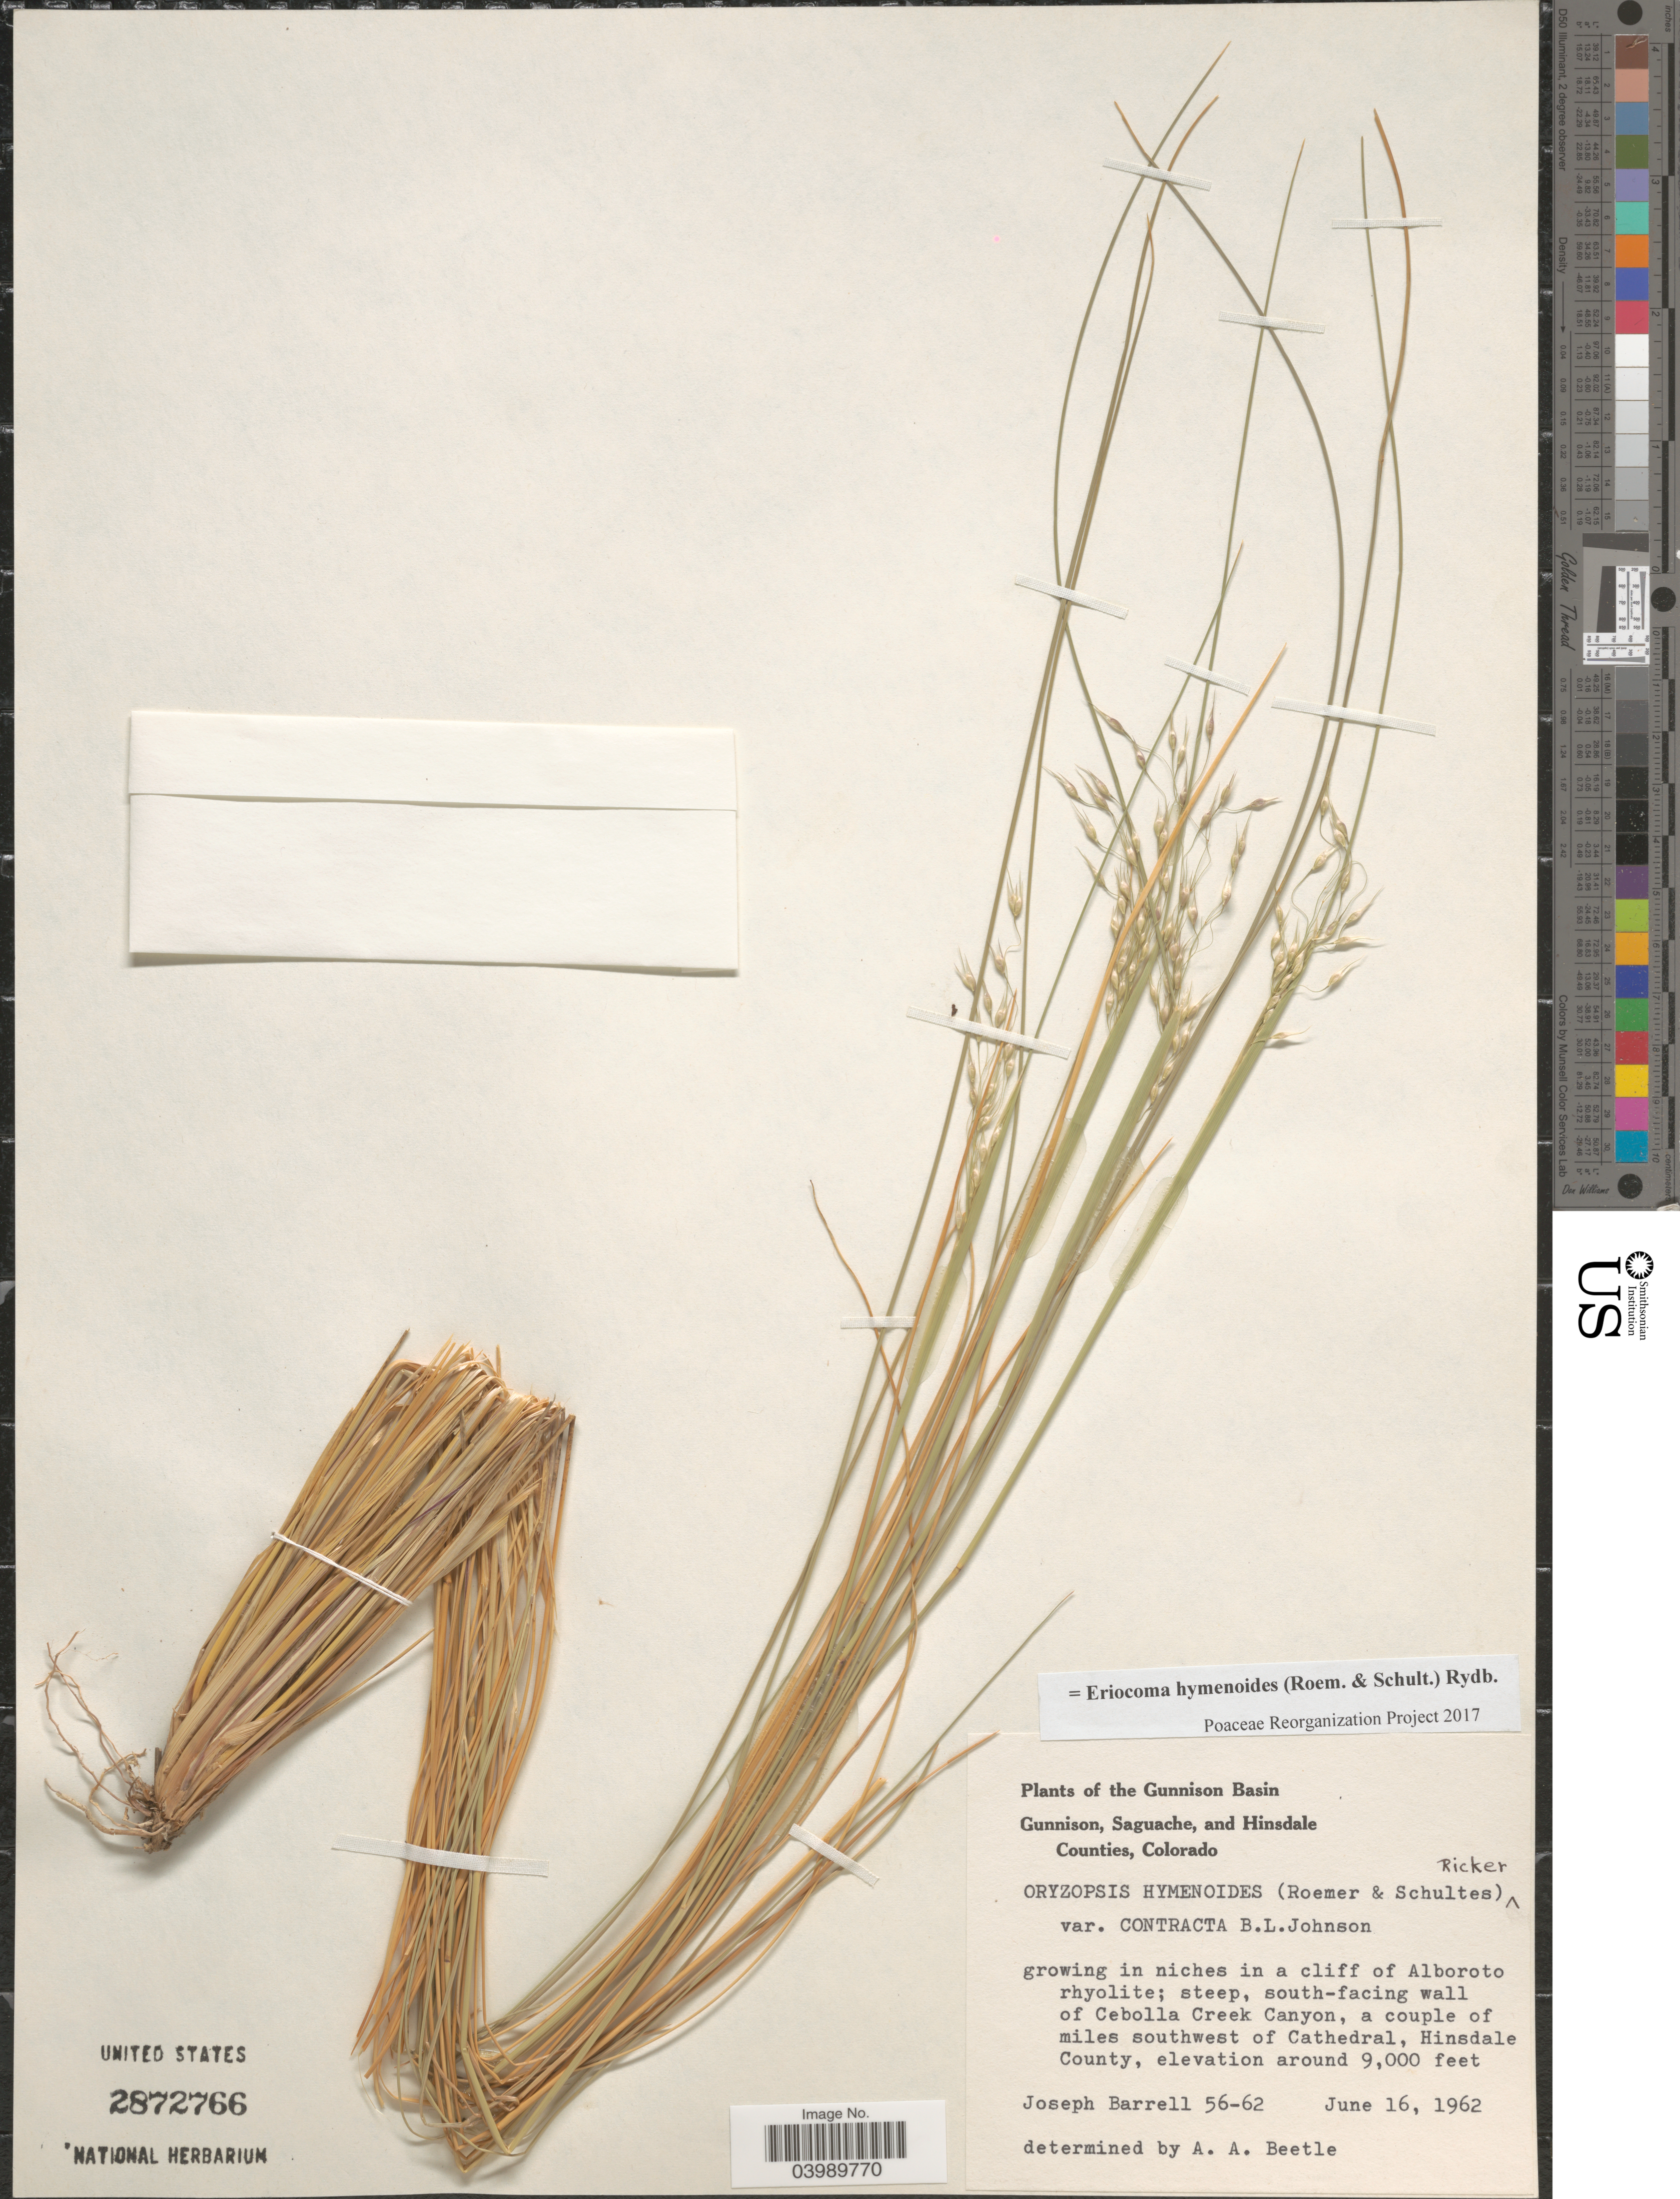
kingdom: Plantae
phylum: Tracheophyta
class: Liliopsida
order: Poales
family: Poaceae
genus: Eriocoma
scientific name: Eriocoma hymenoides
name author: (Roem. & Schult.) Rydb.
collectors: J. Barrell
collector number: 56-62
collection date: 1962-06-16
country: United States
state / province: Colorado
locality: Gunnison Basin. In a cliff of Alboroto rhyolite; steep, south-facing wall of Cebolla Creek Canyon, a couple of miles southwest of Cathedral, Hinsdale County.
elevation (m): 2743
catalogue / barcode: US 2872766